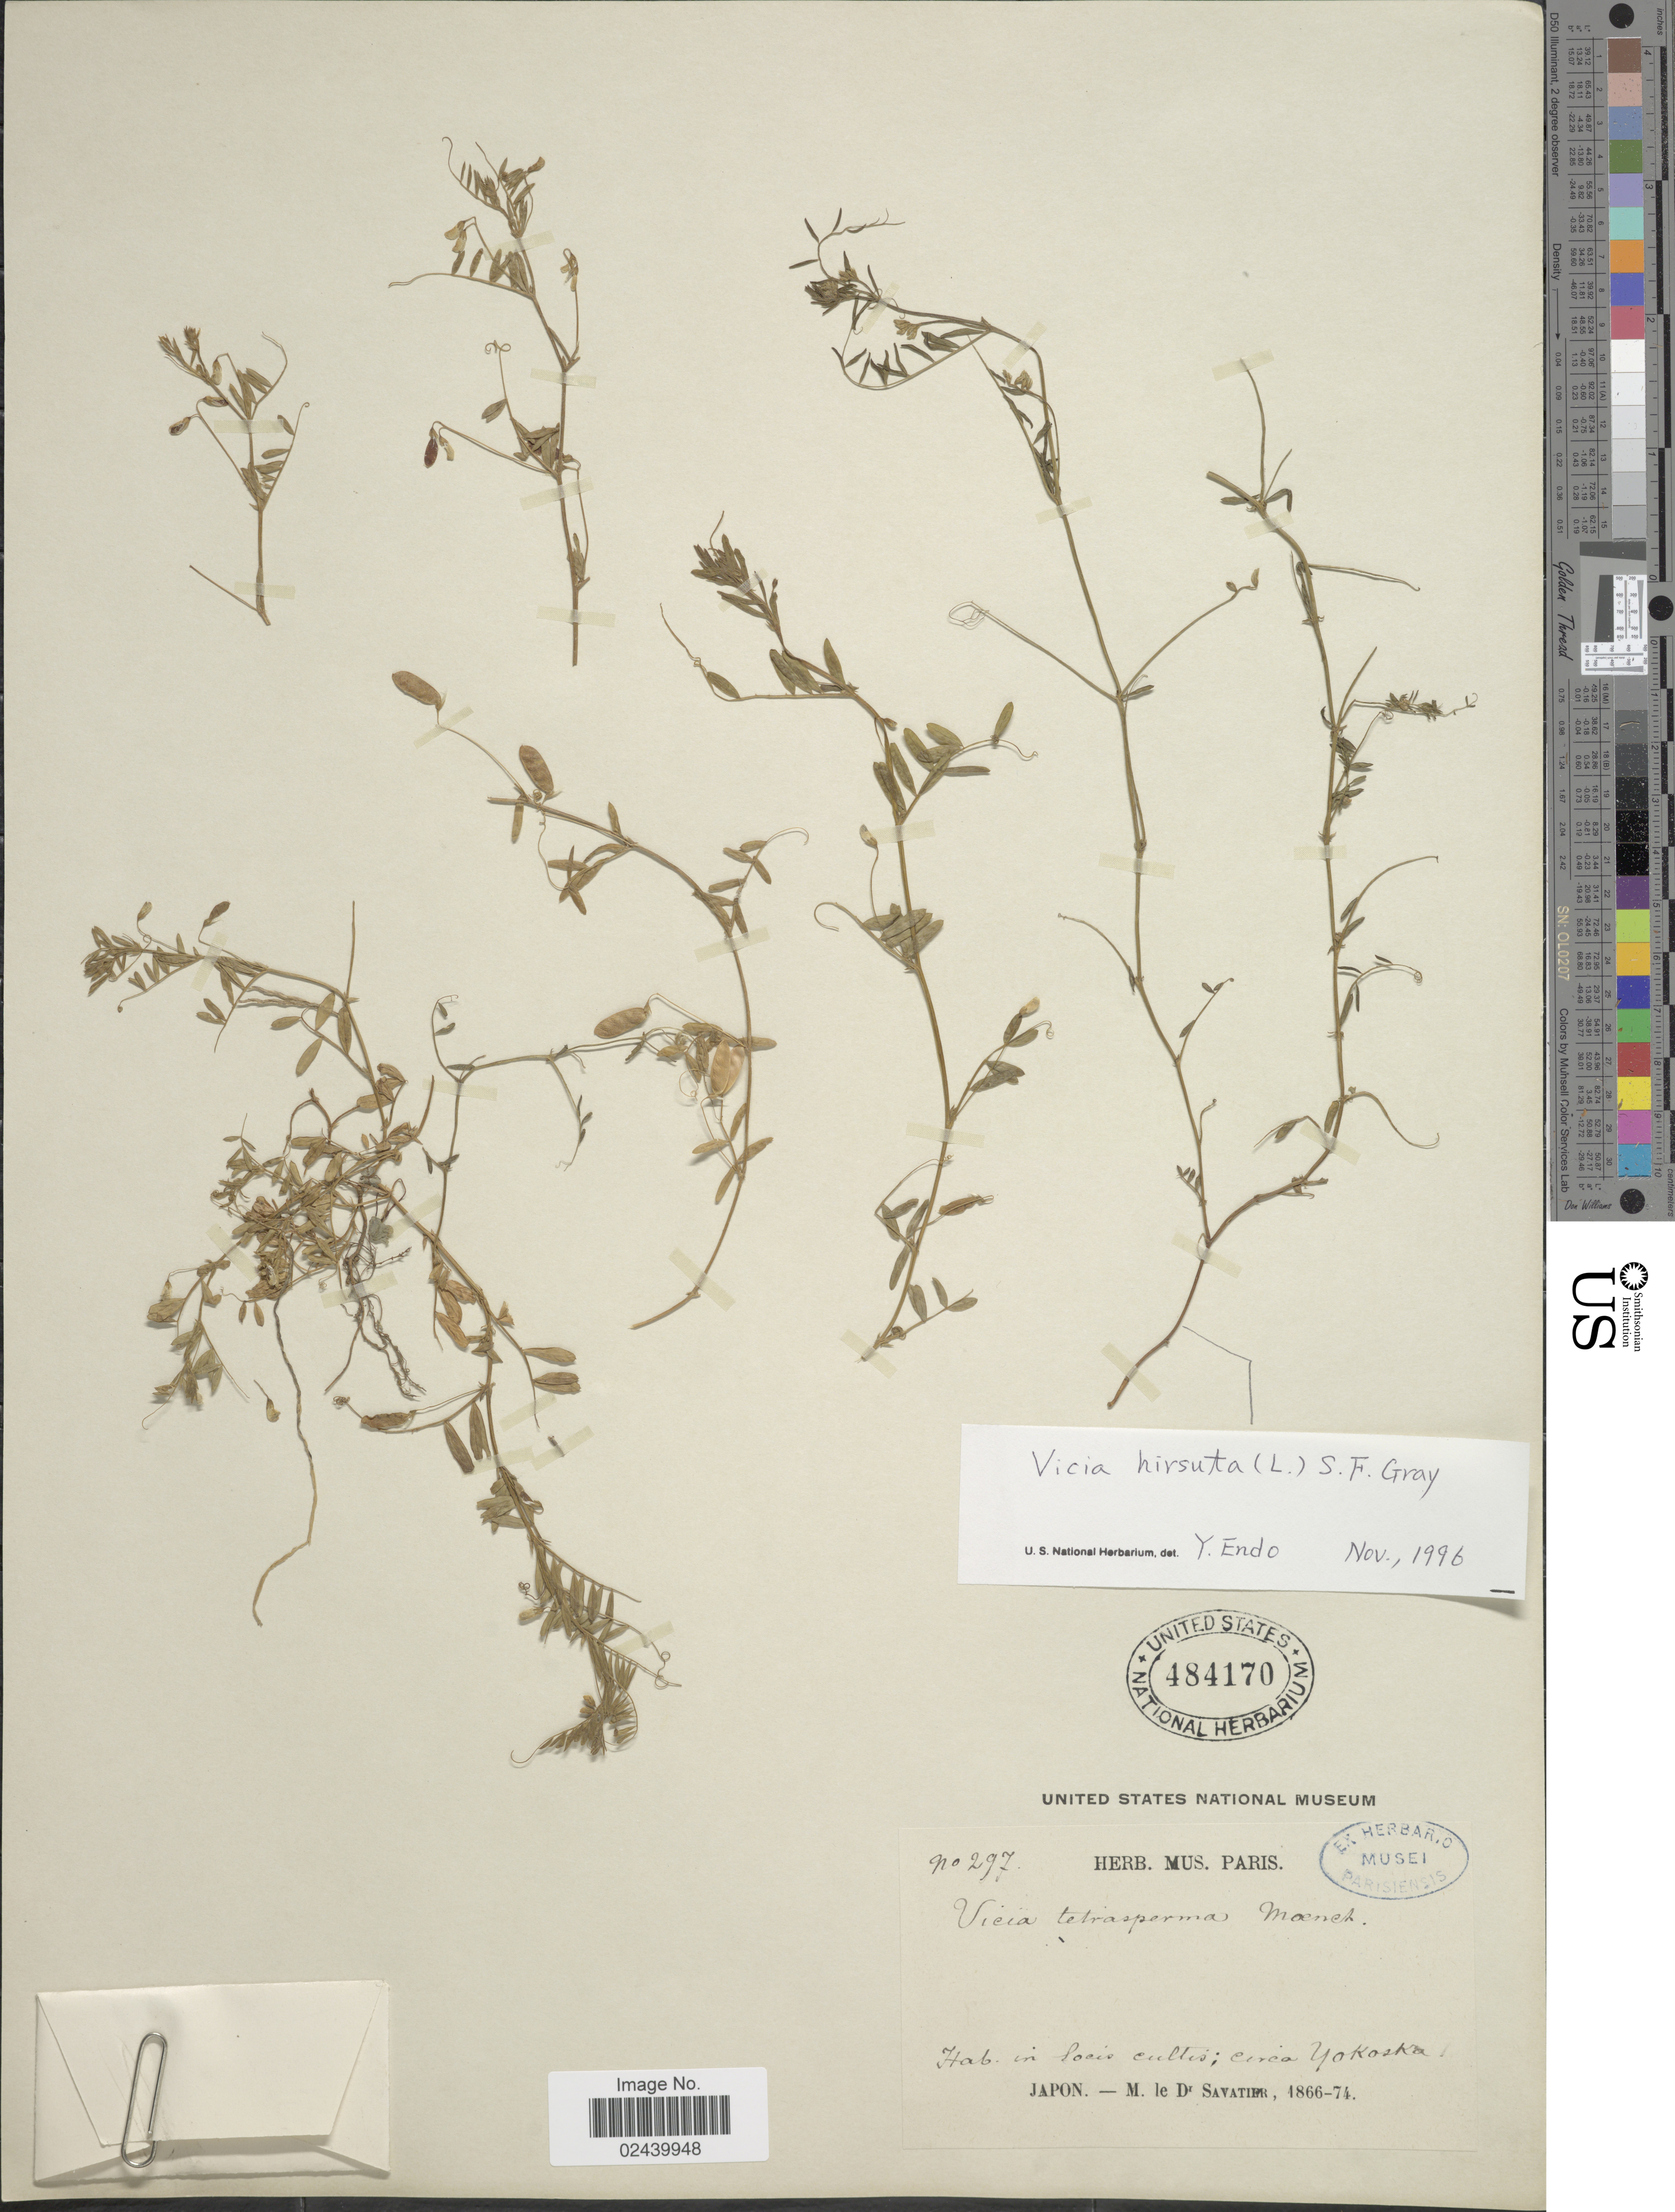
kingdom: Plantae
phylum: Tracheophyta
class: Magnoliopsida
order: Fabales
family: Fabaceae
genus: Vicia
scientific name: Vicia tetrasperma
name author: (L.) Schreb.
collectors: M. Savatier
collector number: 297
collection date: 1866/1874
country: Japan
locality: Circa Yokoska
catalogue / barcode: US 484170